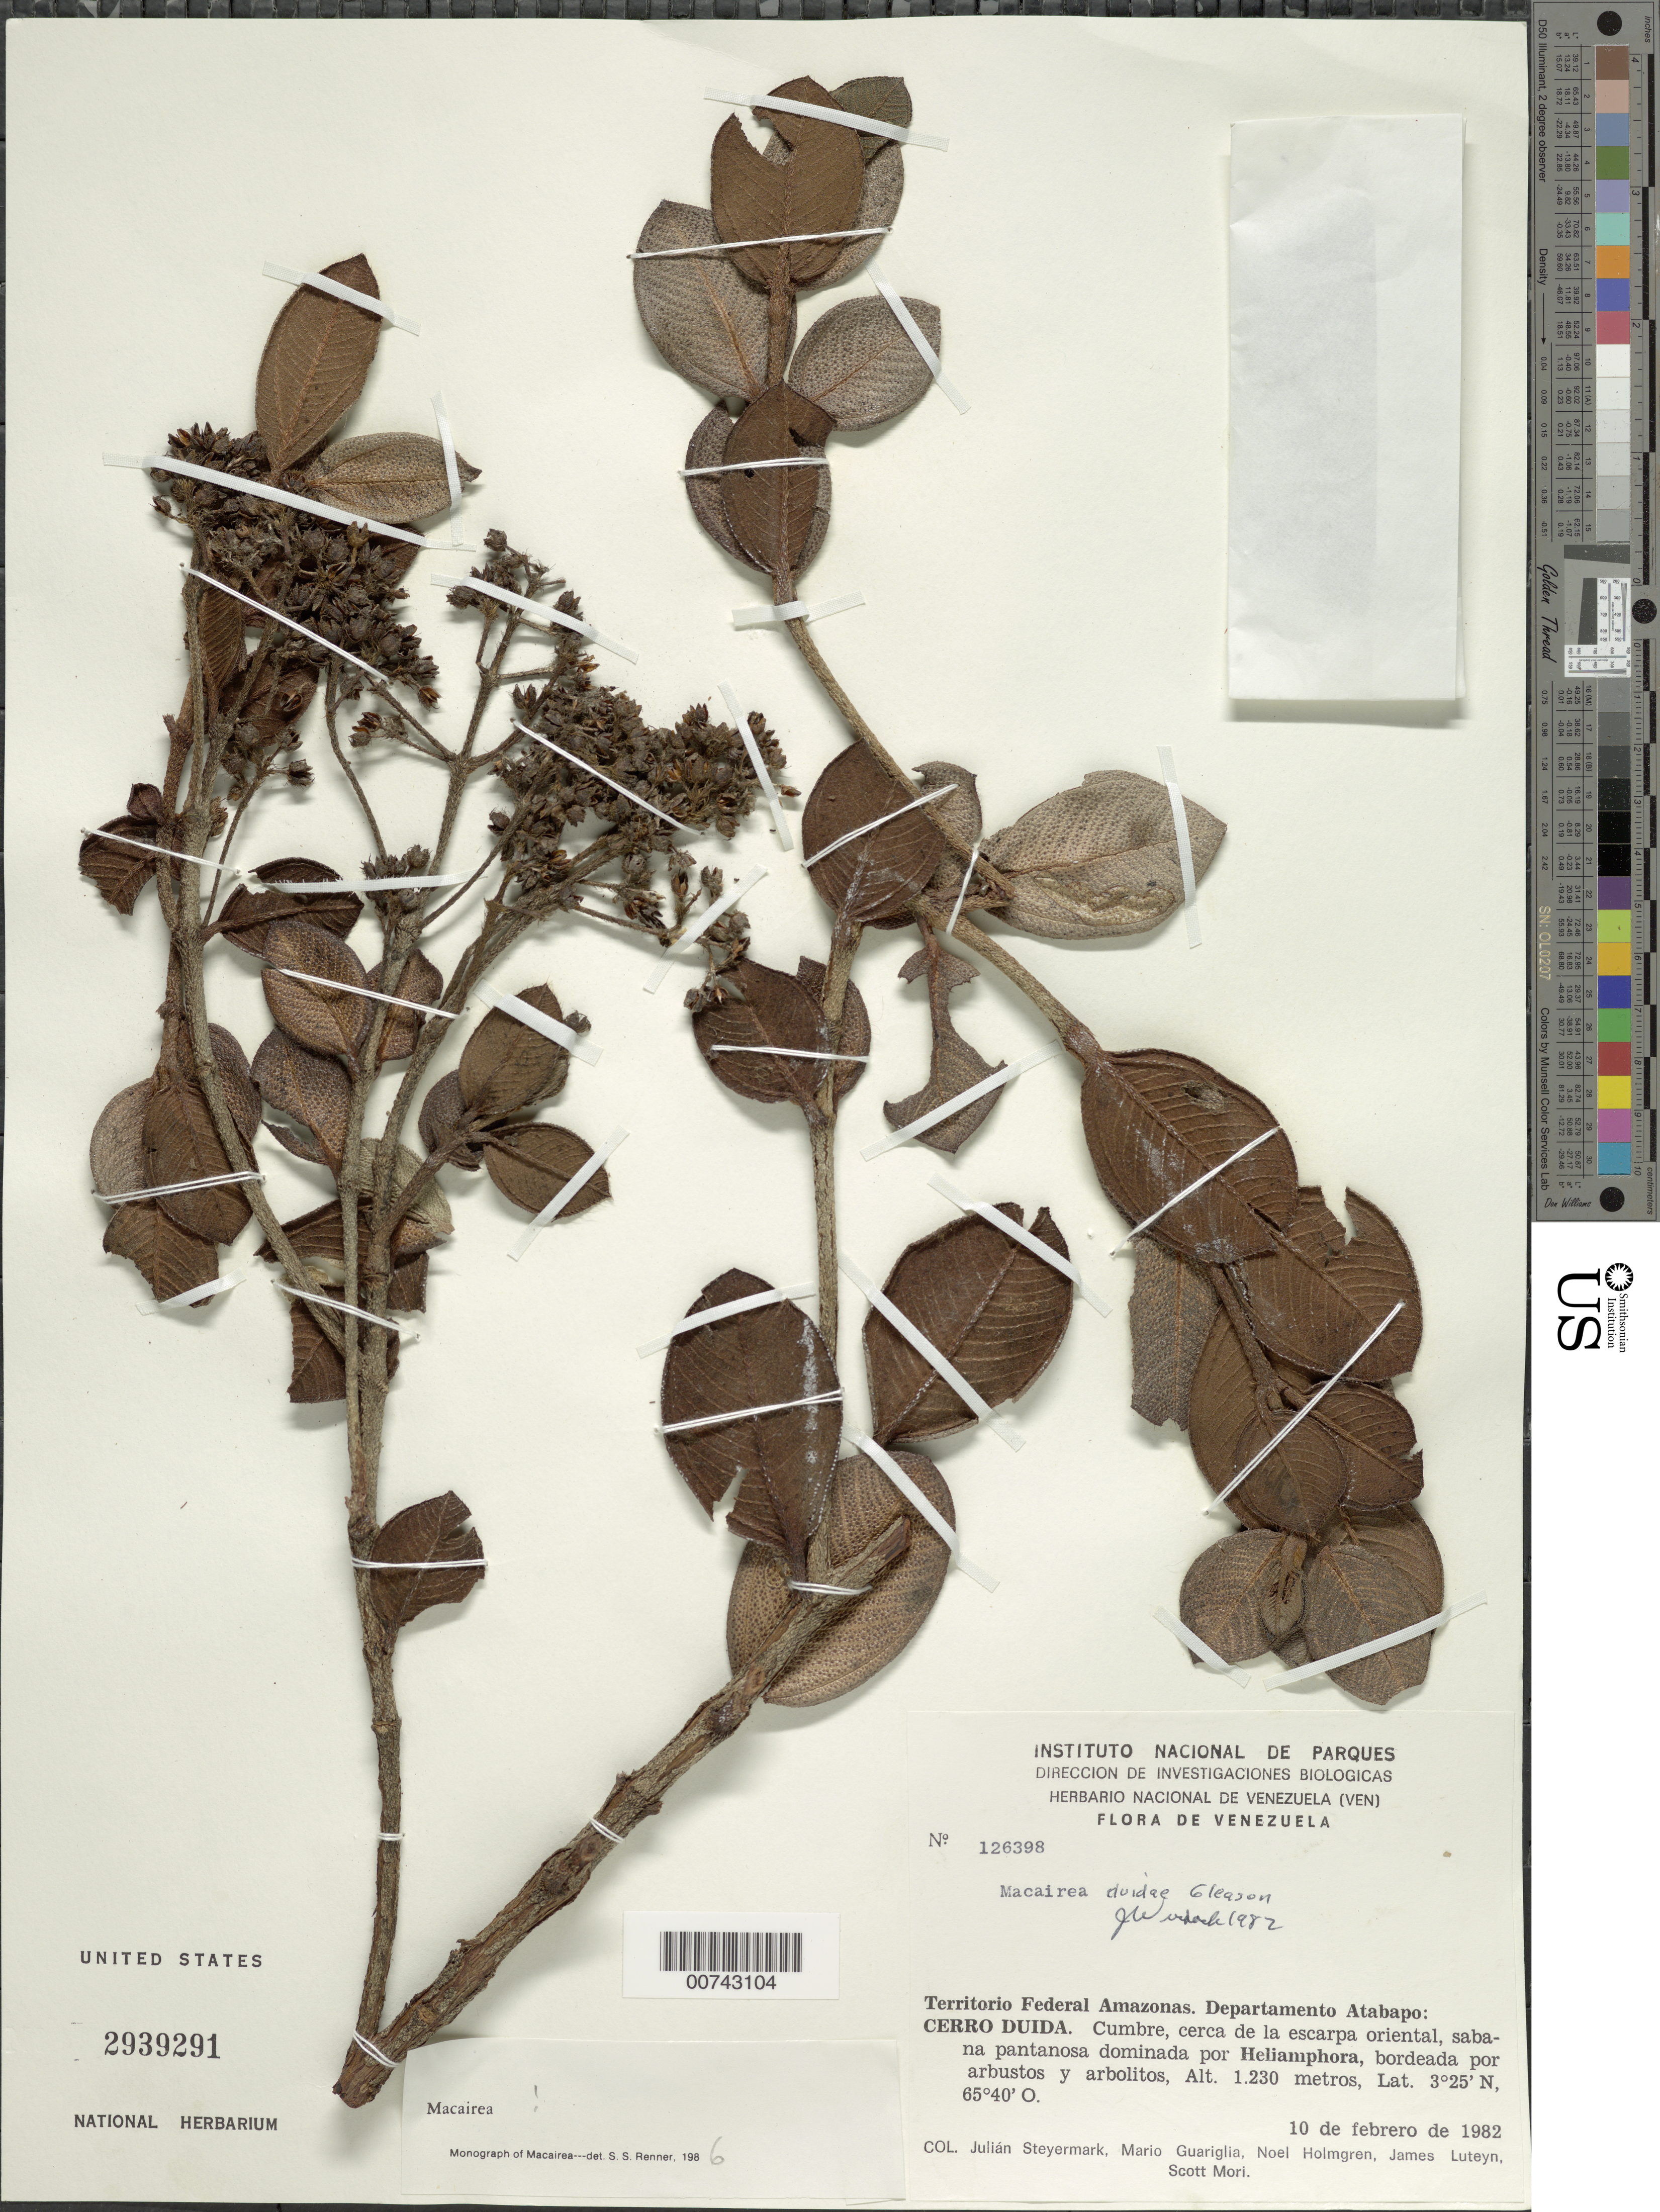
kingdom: Plantae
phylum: Tracheophyta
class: Magnoliopsida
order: Myrtales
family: Melastomataceae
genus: Macairea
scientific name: Macairea duidae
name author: Gleason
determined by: Wurdack, John J., (US), US (UNITED STATES)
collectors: J. Steyermark, M. Guariglia P., N. H. Holmgren, J. L. Luteyn & S. Mori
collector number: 126398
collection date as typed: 10-Feb-82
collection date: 1982-02-10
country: Venezuela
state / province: Amazonas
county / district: Atabapo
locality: Cerro Duida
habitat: Cumbre, cerca de la escarpa oriental, sabana pantanosa dominada por Heliamphora, bordeada, por arbustos y arbolitos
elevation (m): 1230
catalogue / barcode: US 2939291